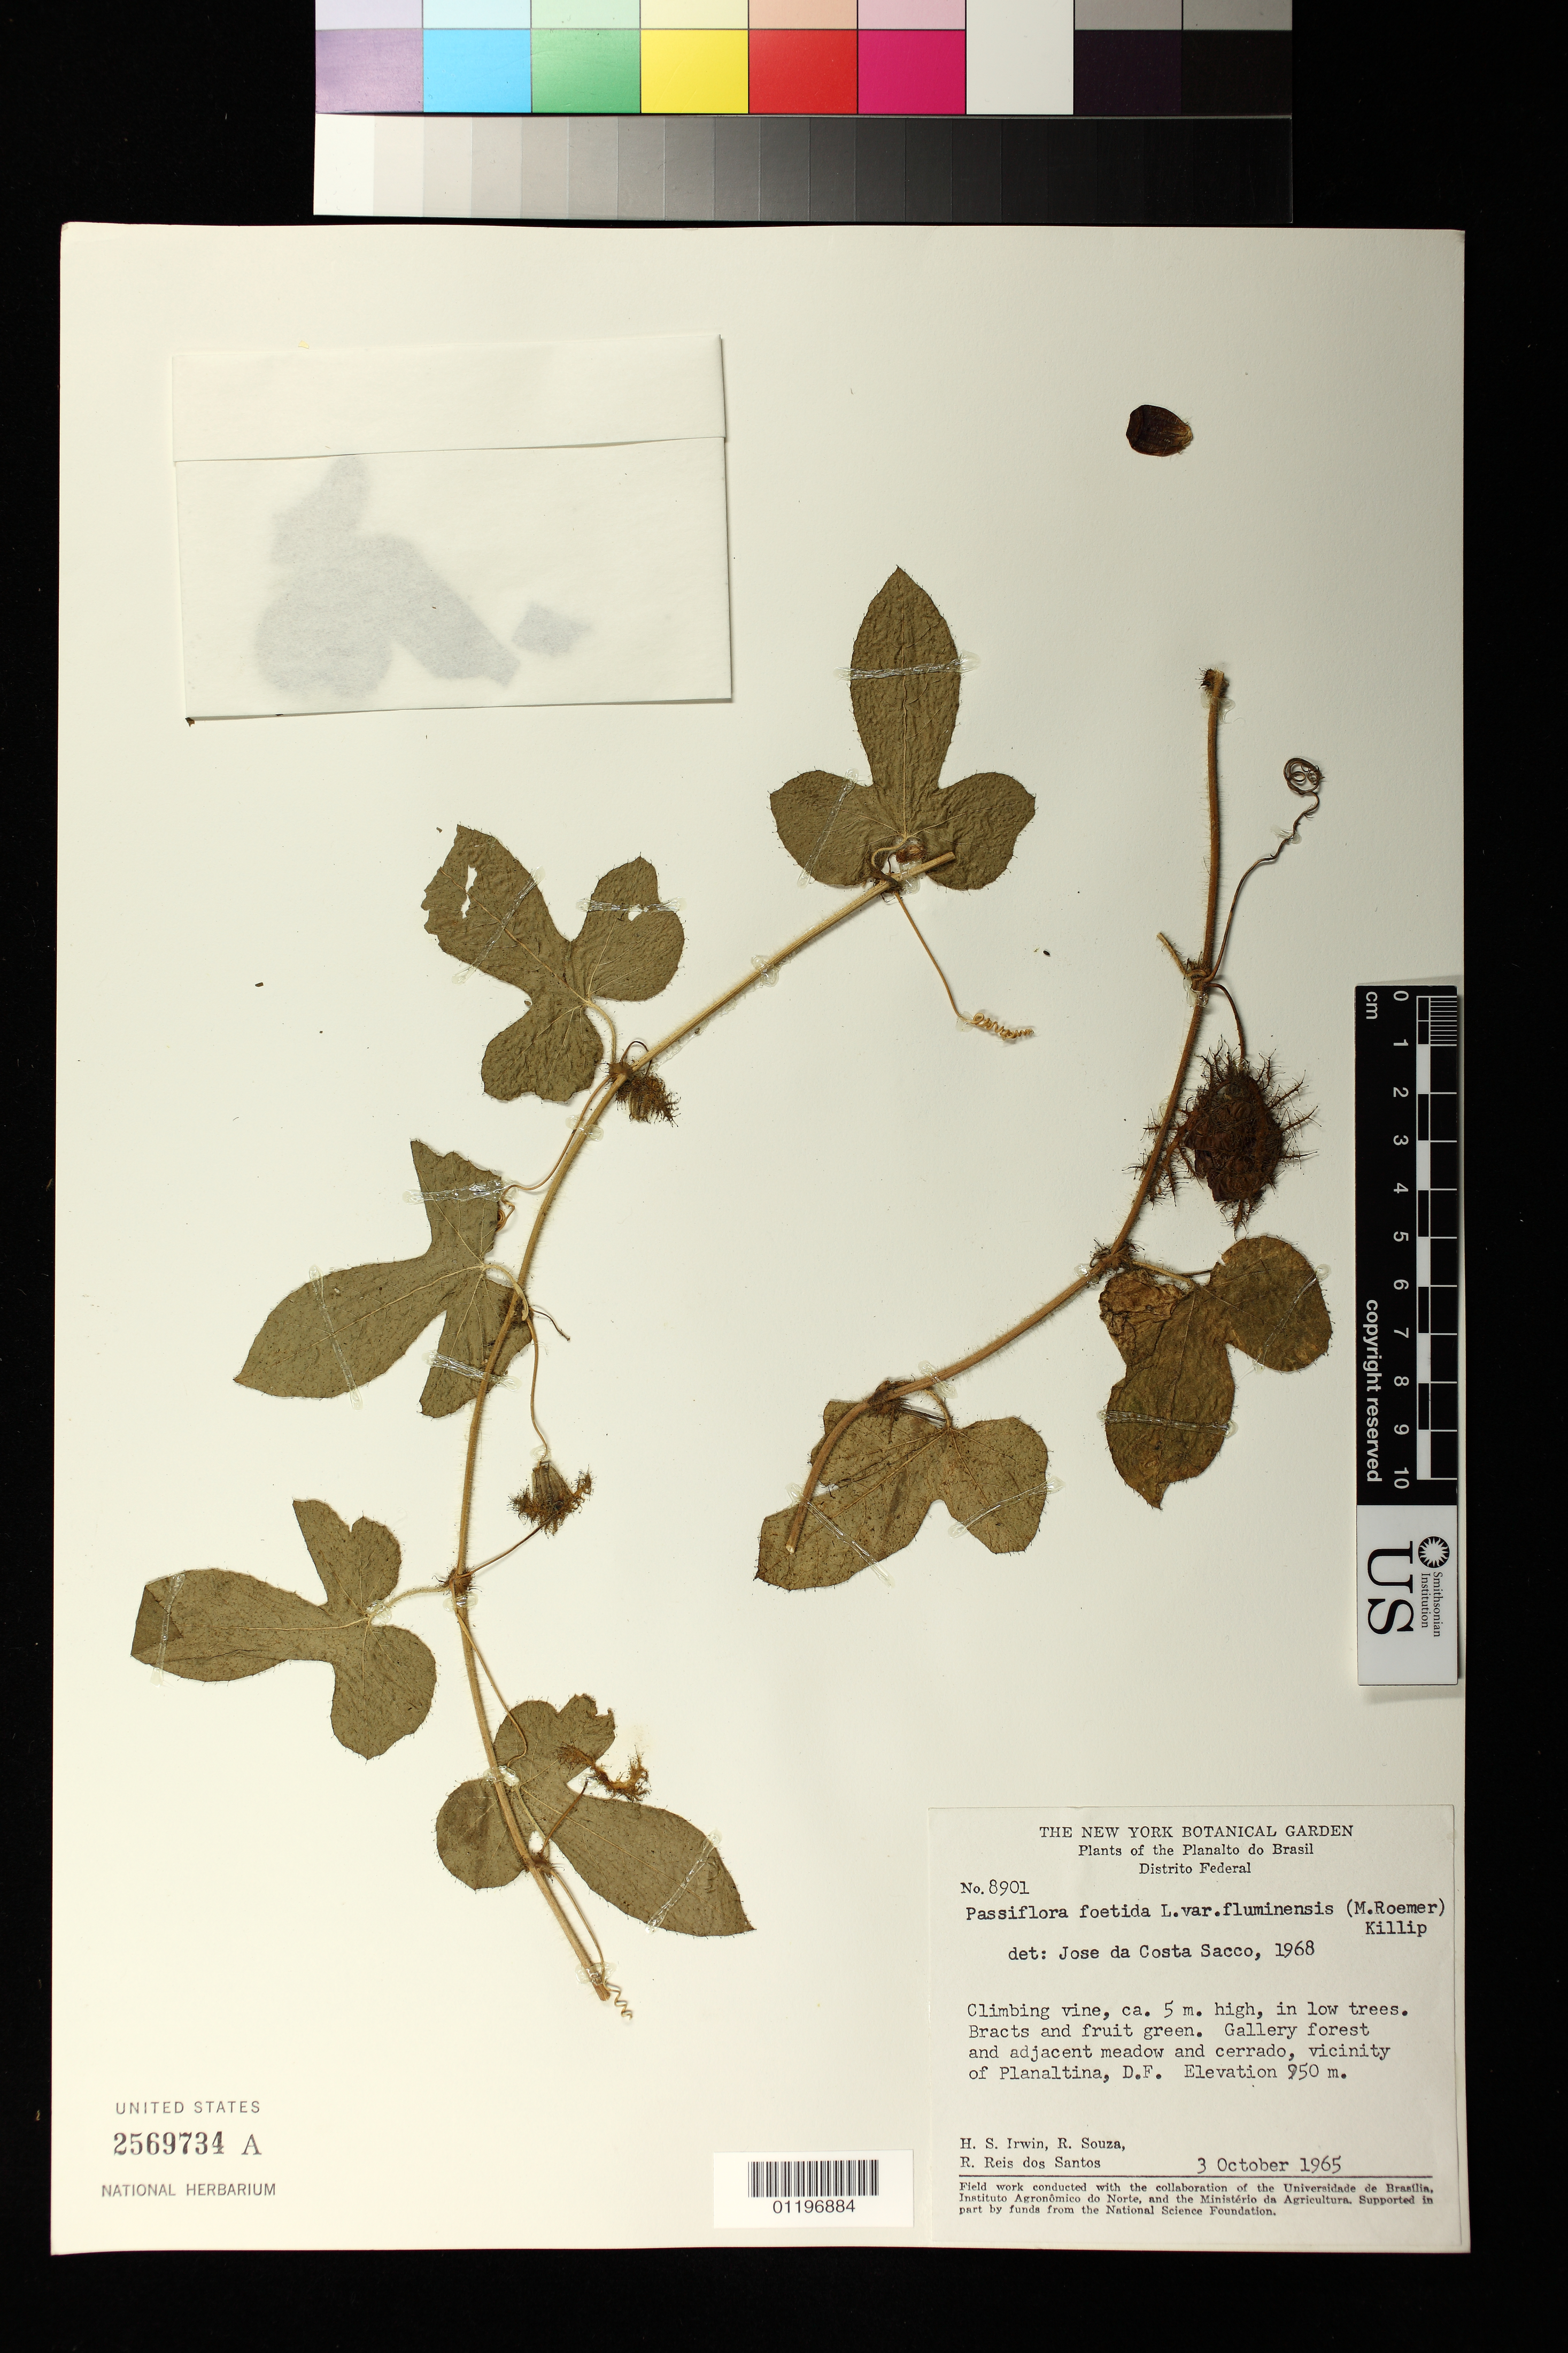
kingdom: Plantae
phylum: Tracheophyta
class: Magnoliopsida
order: Malpighiales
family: Passifloraceae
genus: Passiflora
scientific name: Passiflora foetida var. fluminensis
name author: (M. Roem.) Killip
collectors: H. Irwin, R. Souza & R. R. dos Santos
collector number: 8901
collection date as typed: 10 Mar 1965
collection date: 1965-03-10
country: Brazil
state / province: Goiás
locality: Vicinity of Planaltina, D.F.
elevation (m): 950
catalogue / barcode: US 2569734